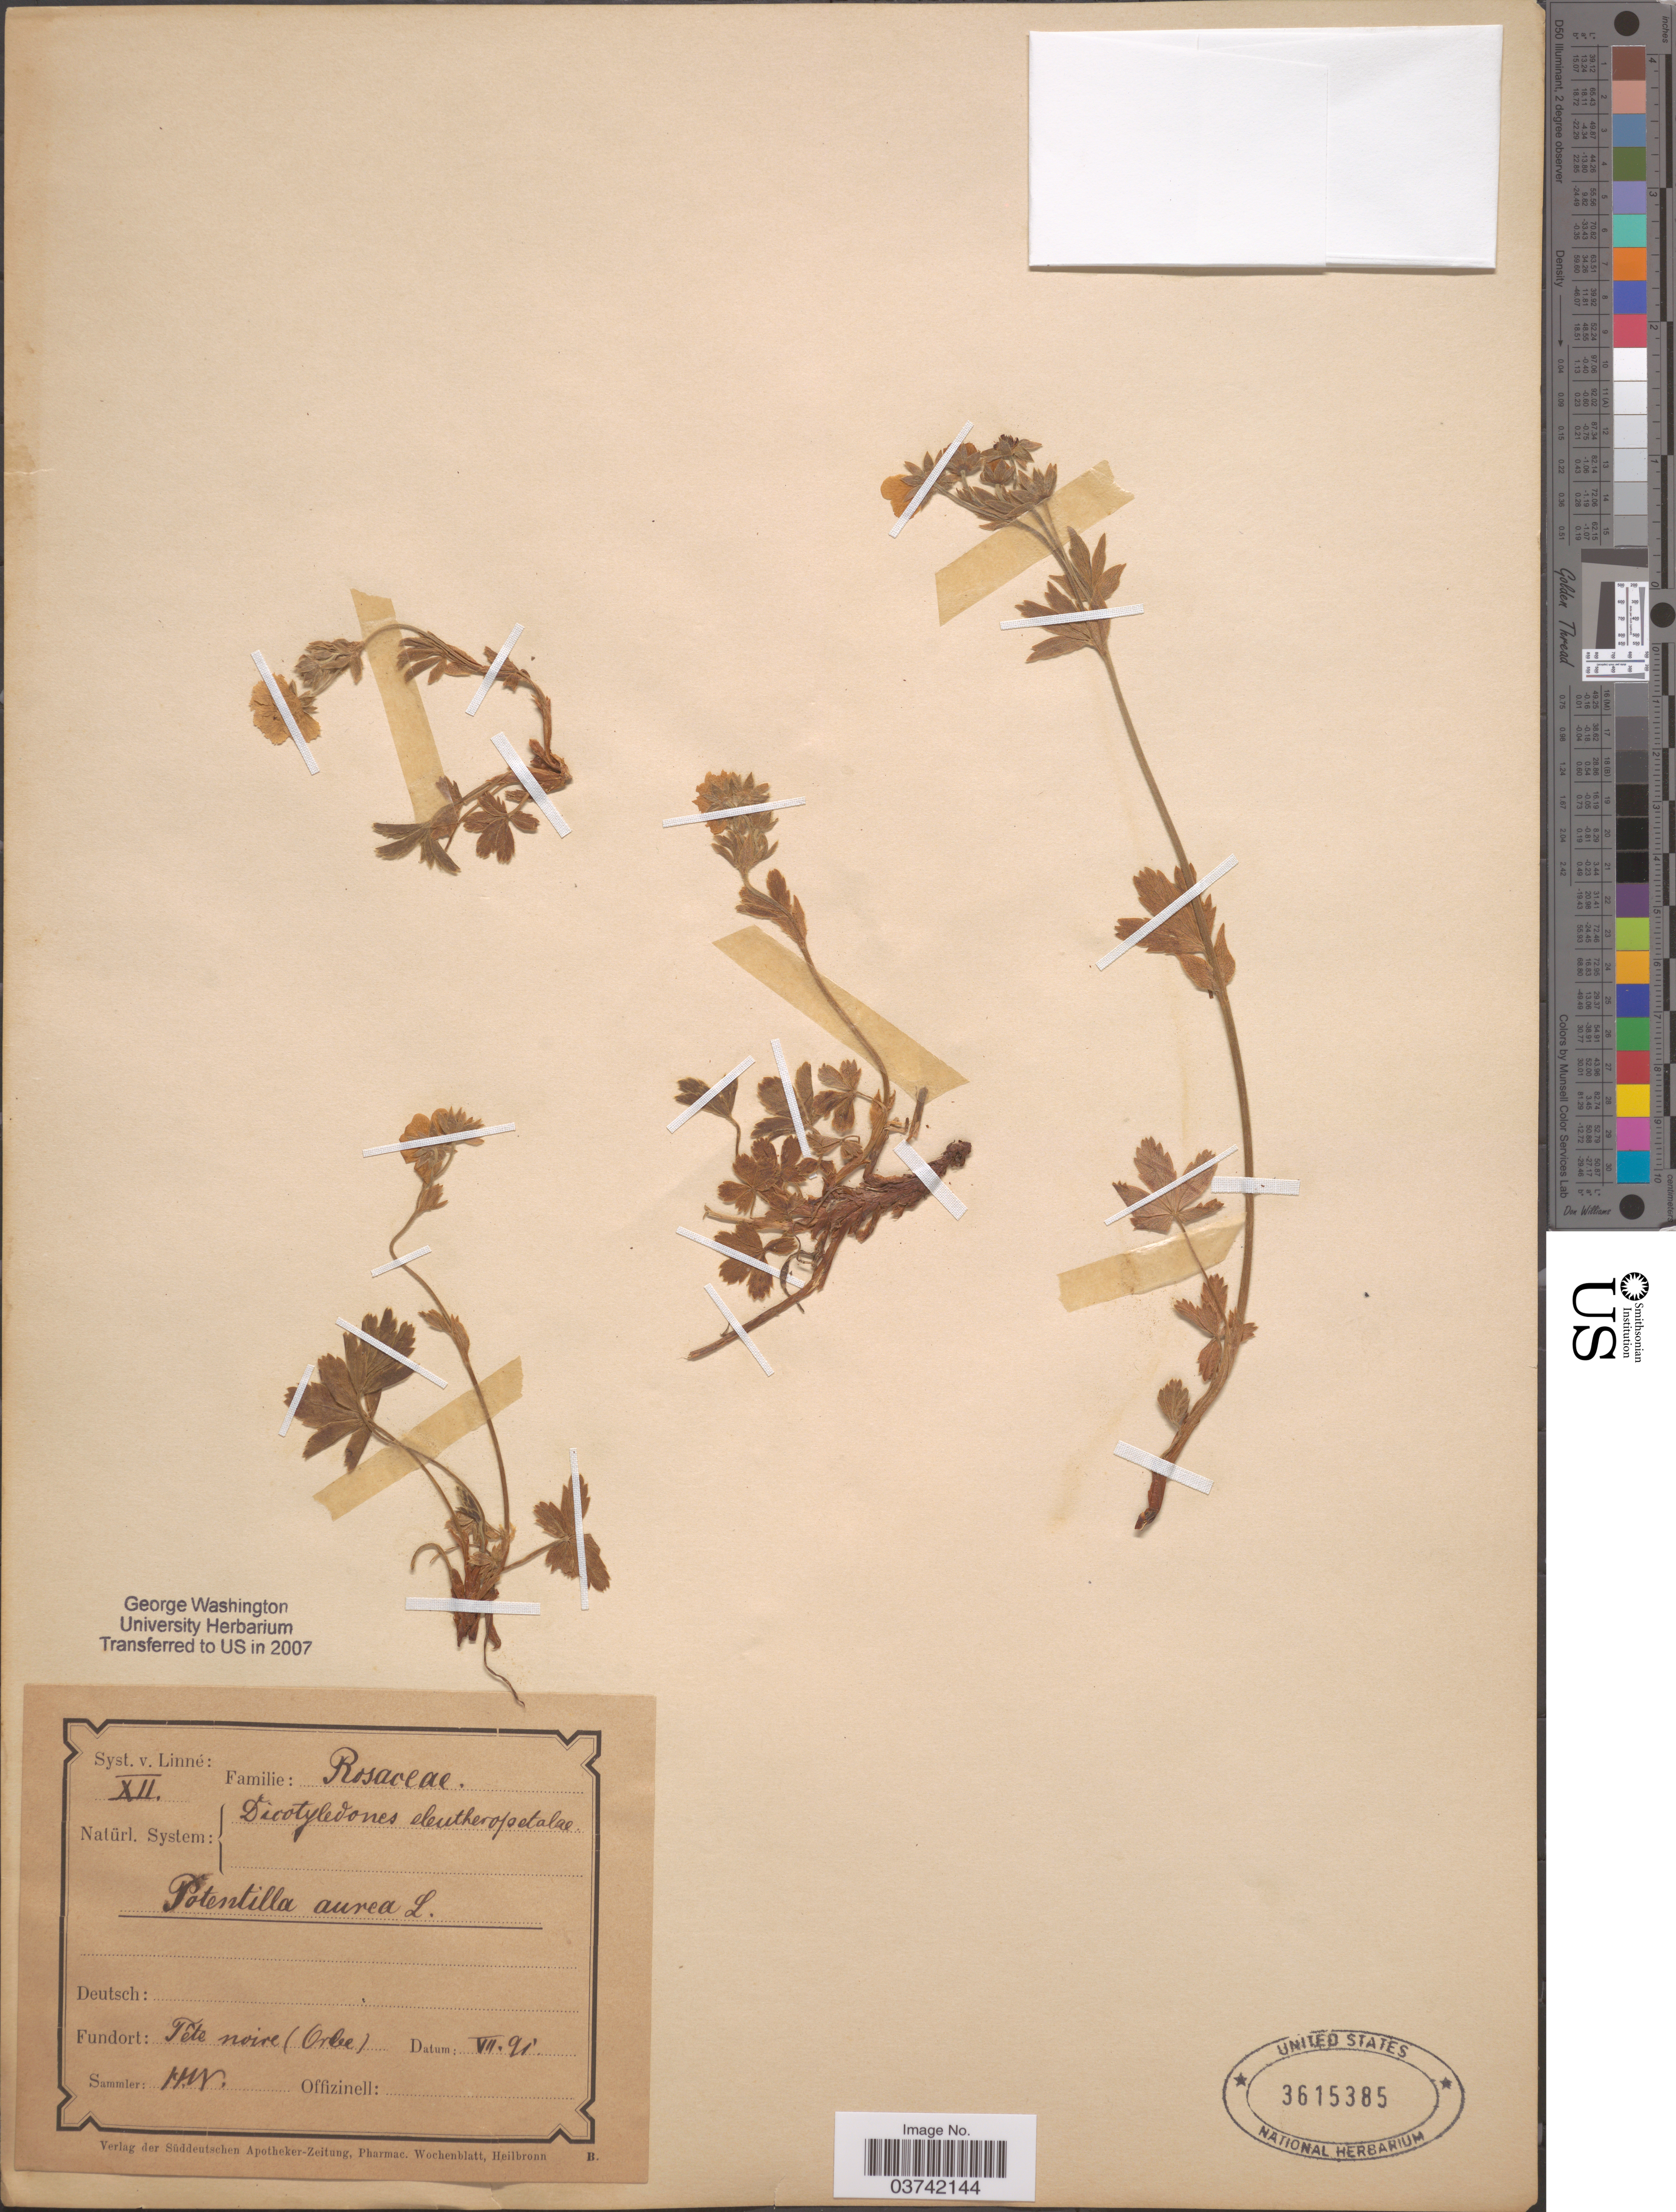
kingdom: Plantae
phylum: Tracheophyta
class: Magnoliopsida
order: Rosales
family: Rosaceae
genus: Potentilla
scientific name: Potentilla aurea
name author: L.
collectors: H. W.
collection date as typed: Transcribed d/m/y: /7/91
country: Switzerland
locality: Tête noire (Orbe).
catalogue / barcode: US 3615385